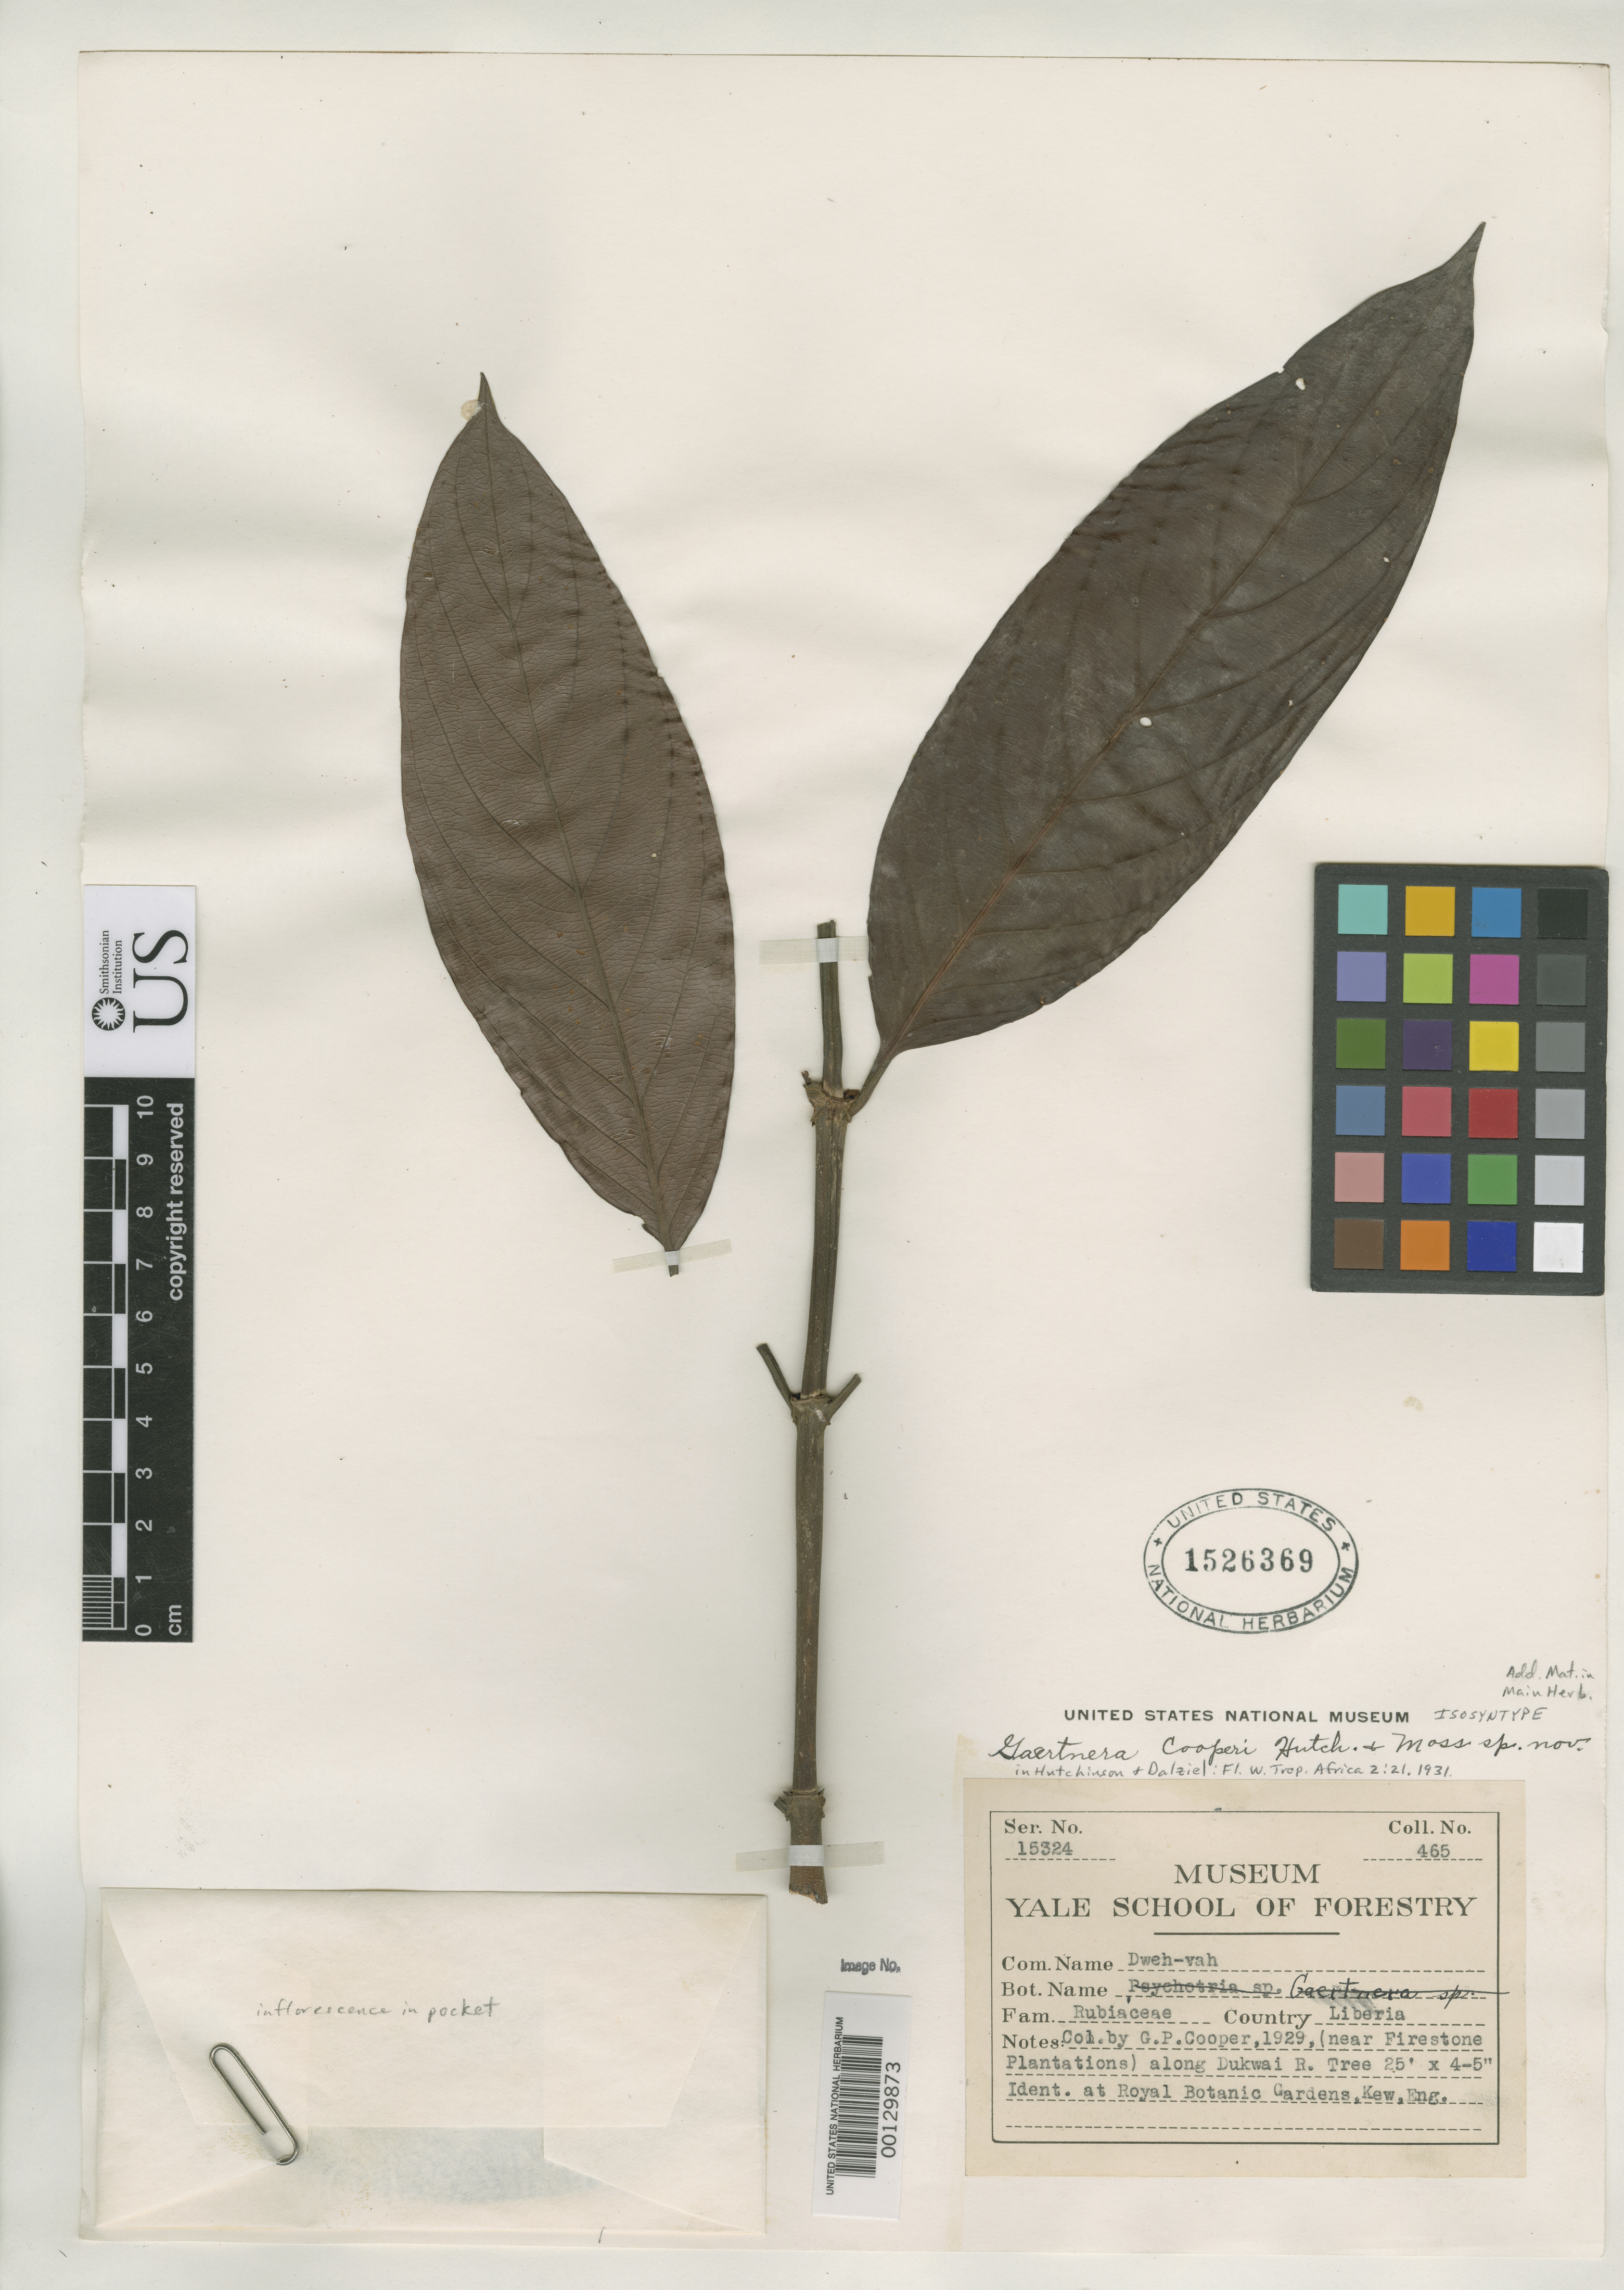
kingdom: Plantae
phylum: Tracheophyta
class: Magnoliopsida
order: Gentianales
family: Rubiaceae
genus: Gaertnera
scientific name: Gaertnera cooperi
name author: Hutch. & Moss in Hutch. & Dalziel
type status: Isosyntype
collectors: G. Cooper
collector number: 465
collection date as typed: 1929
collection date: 1929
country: Liberia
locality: Along Dukwai River, near Firestone Plantation.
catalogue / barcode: US 1526369